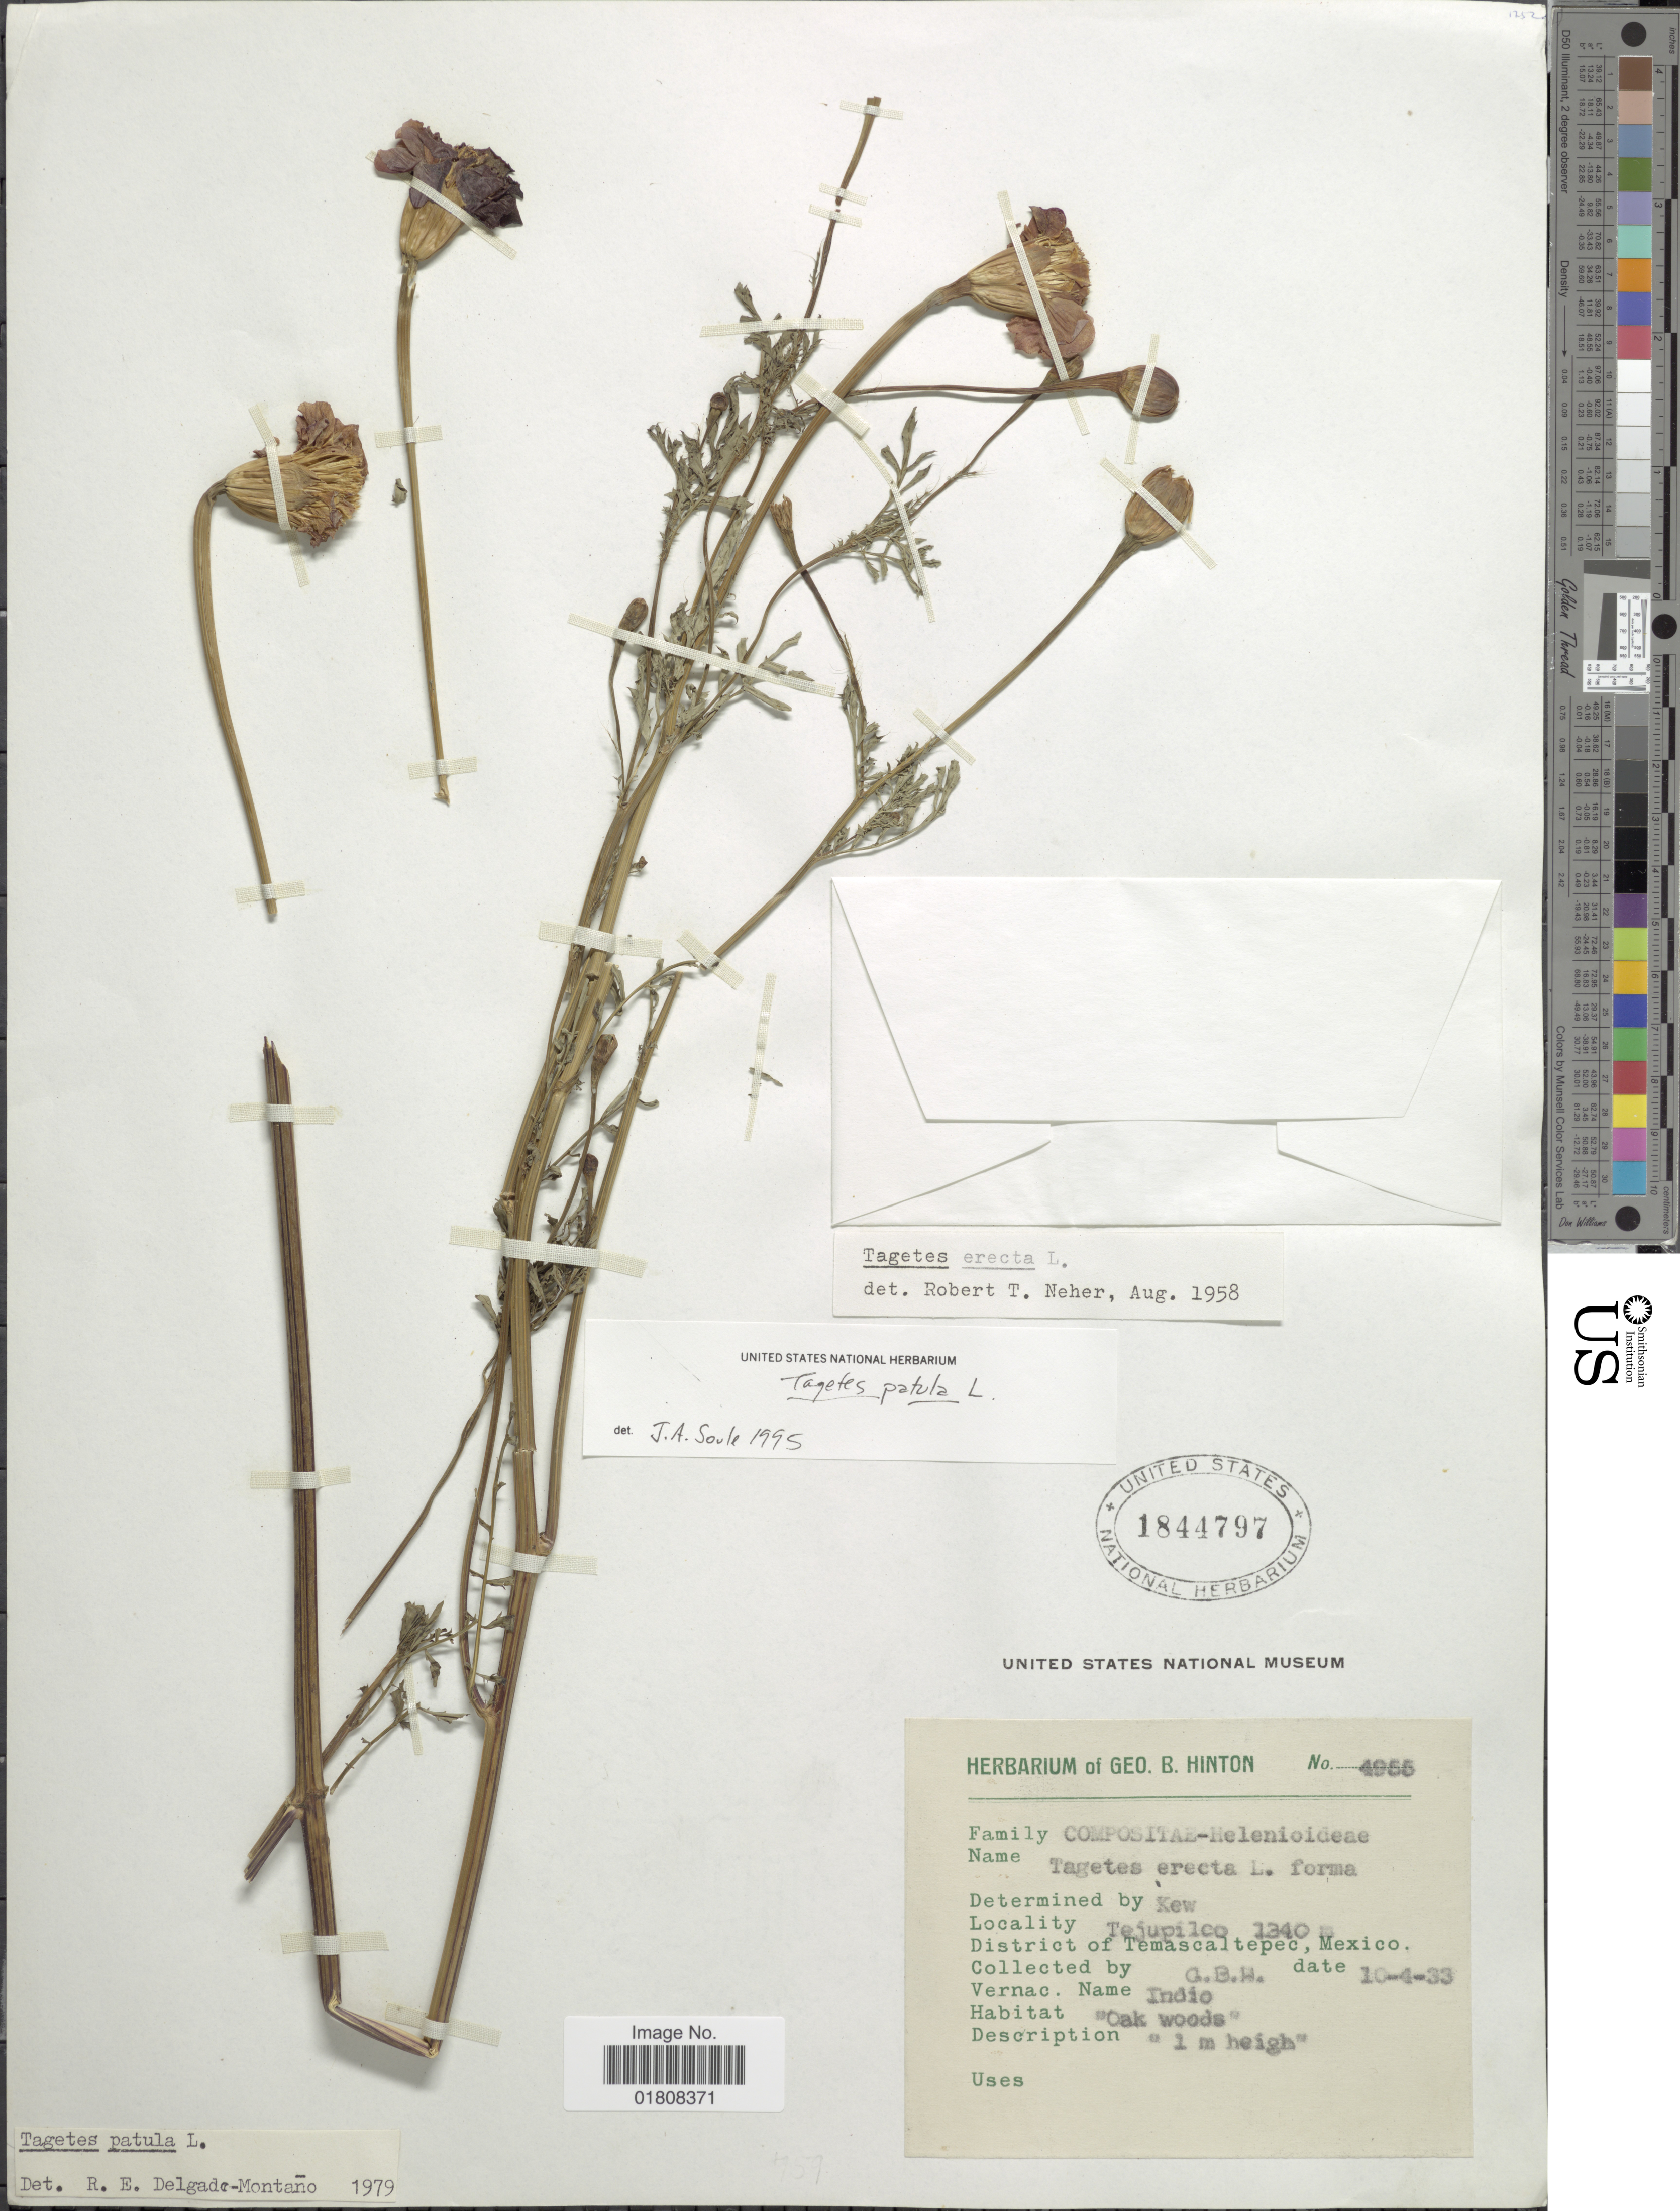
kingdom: Plantae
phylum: Tracheophyta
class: Magnoliopsida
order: Asterales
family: Asteraceae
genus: Tagetes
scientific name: Tagetes patula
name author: L.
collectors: G. B. Hinton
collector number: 4955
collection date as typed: Transcribed d/m/y: 4/10/33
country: Mexico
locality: Tejupilco, District of Temascaltepec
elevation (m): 1340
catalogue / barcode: US 1844797